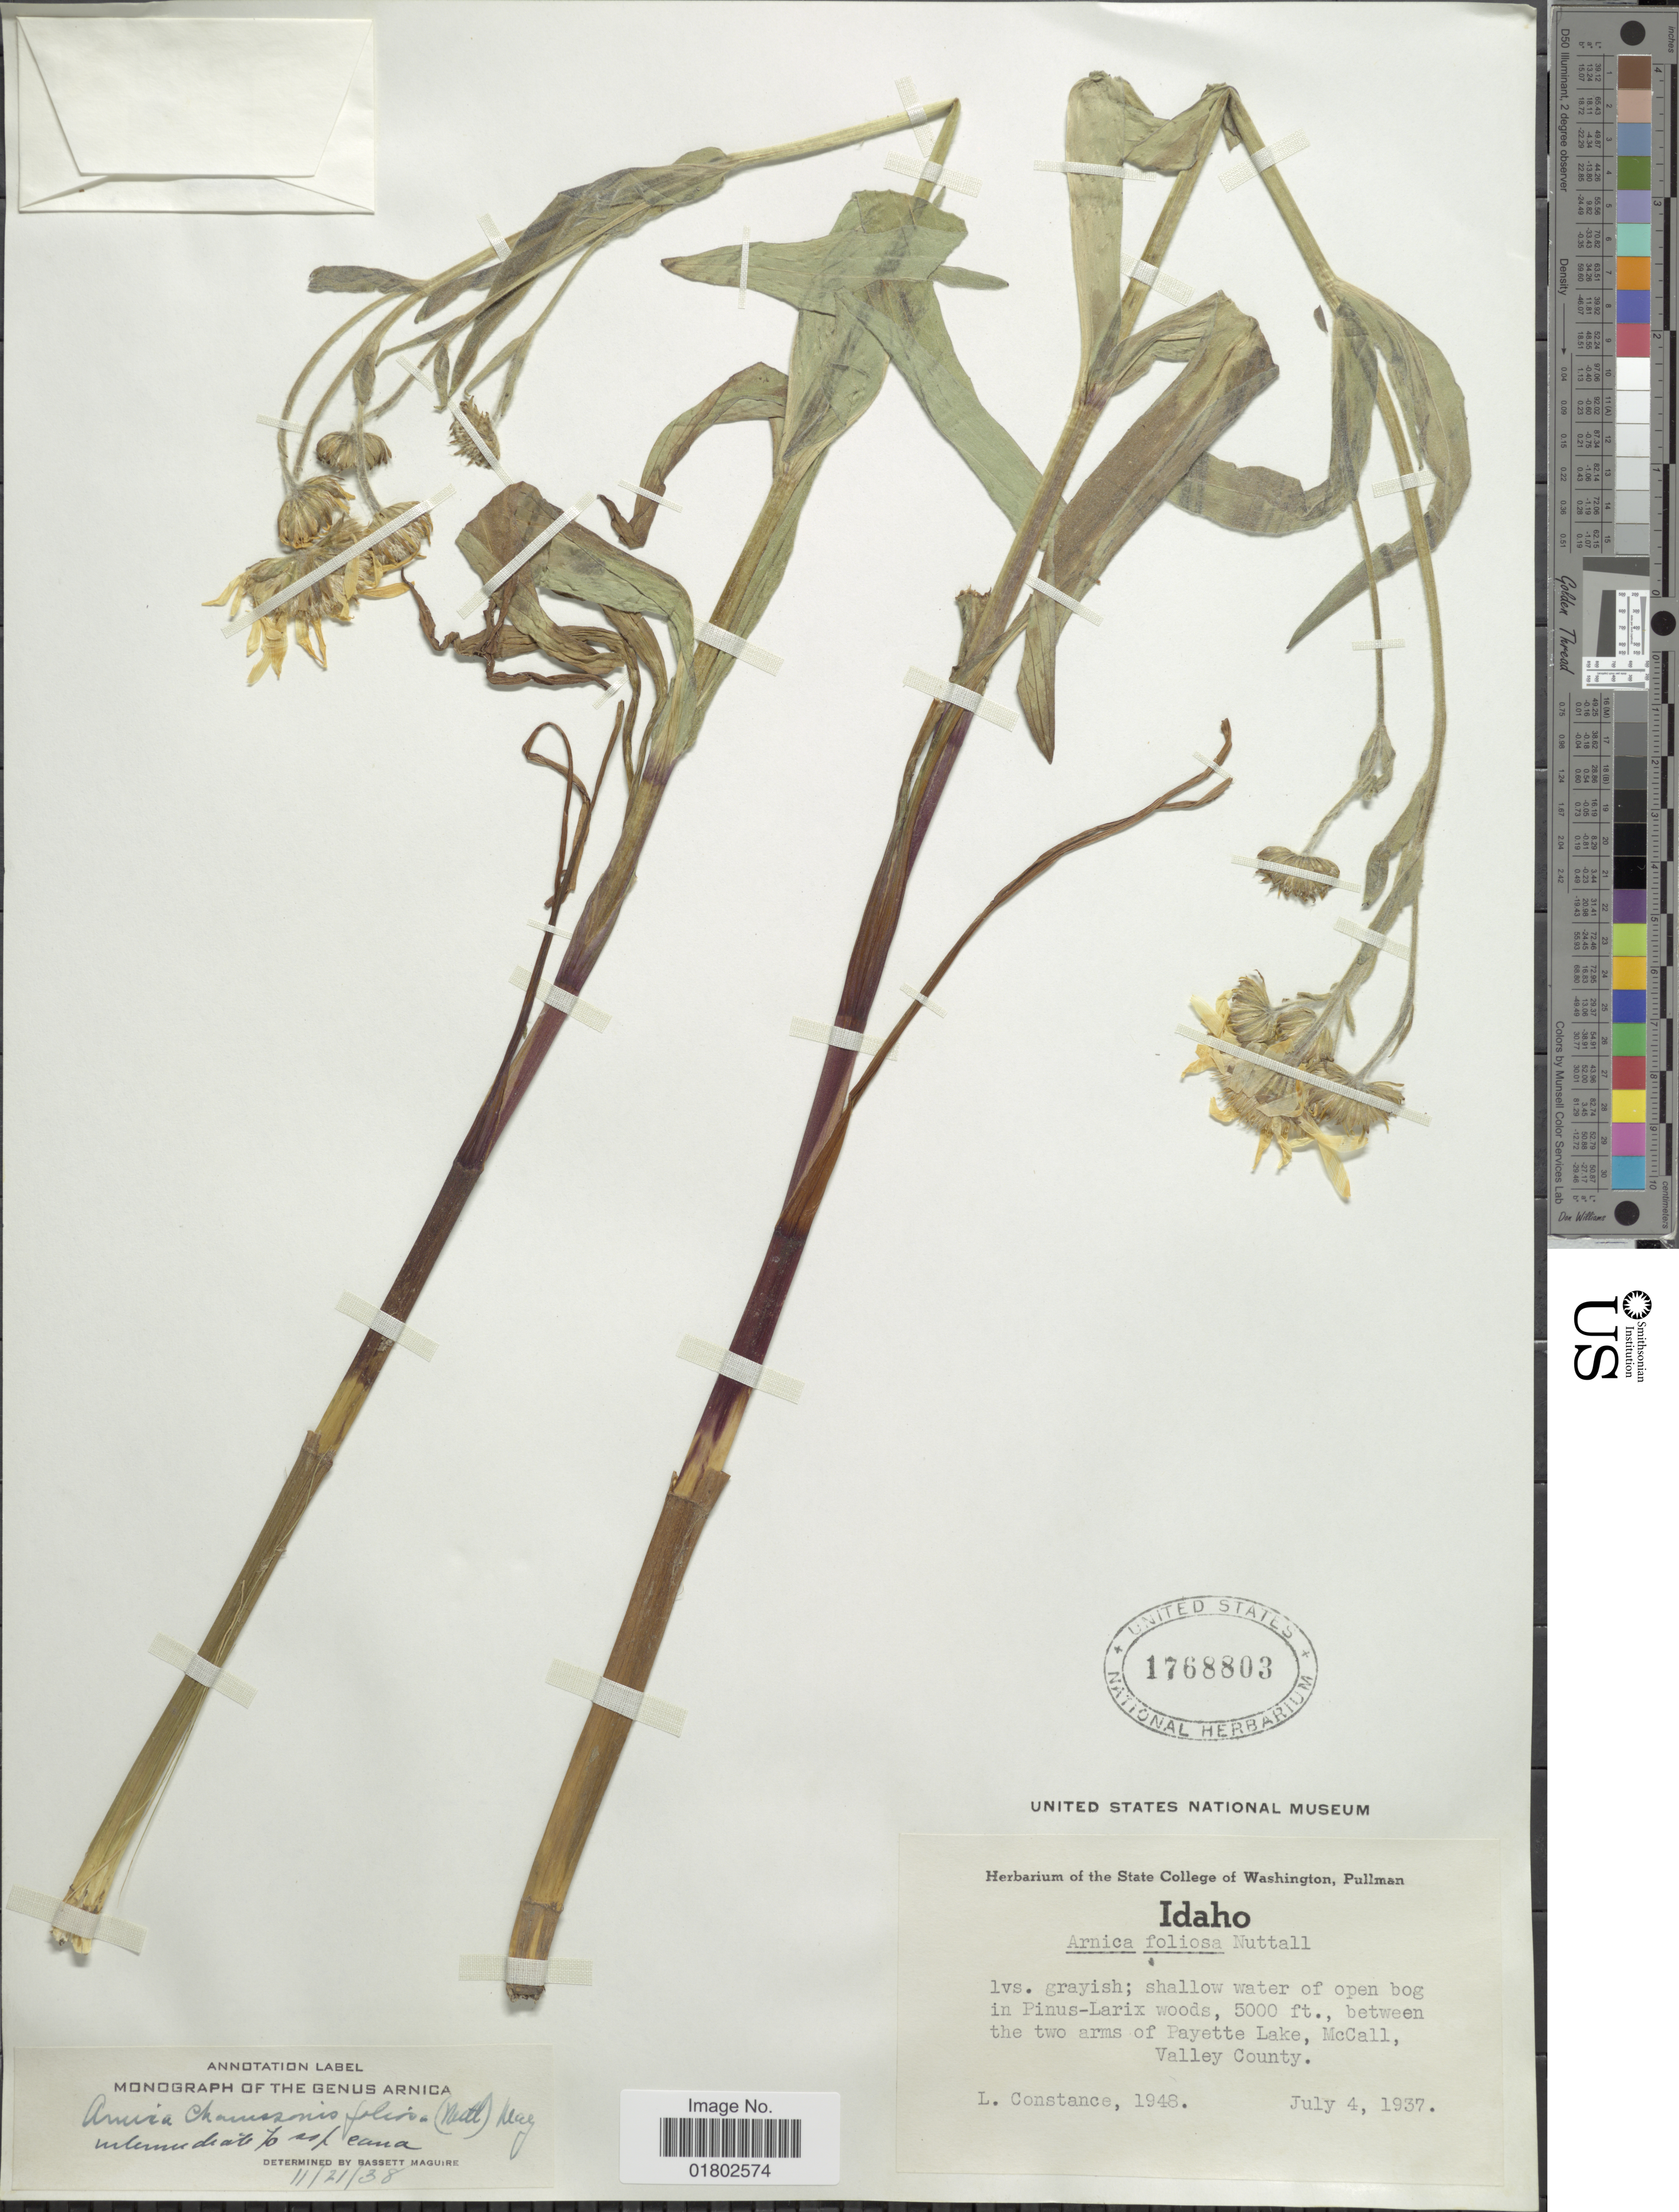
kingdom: Plantae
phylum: Tracheophyta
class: Magnoliopsida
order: Asterales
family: Asteraceae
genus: Arnica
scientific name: Arnica chamissonis subsp. foliosa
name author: (Nutt.) Maguire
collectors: L. Constance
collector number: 1948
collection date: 1937-07-04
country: United States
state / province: Idaho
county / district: Valley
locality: Between the two arms of Payette Lake, McCall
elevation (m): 1524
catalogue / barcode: US 1768803